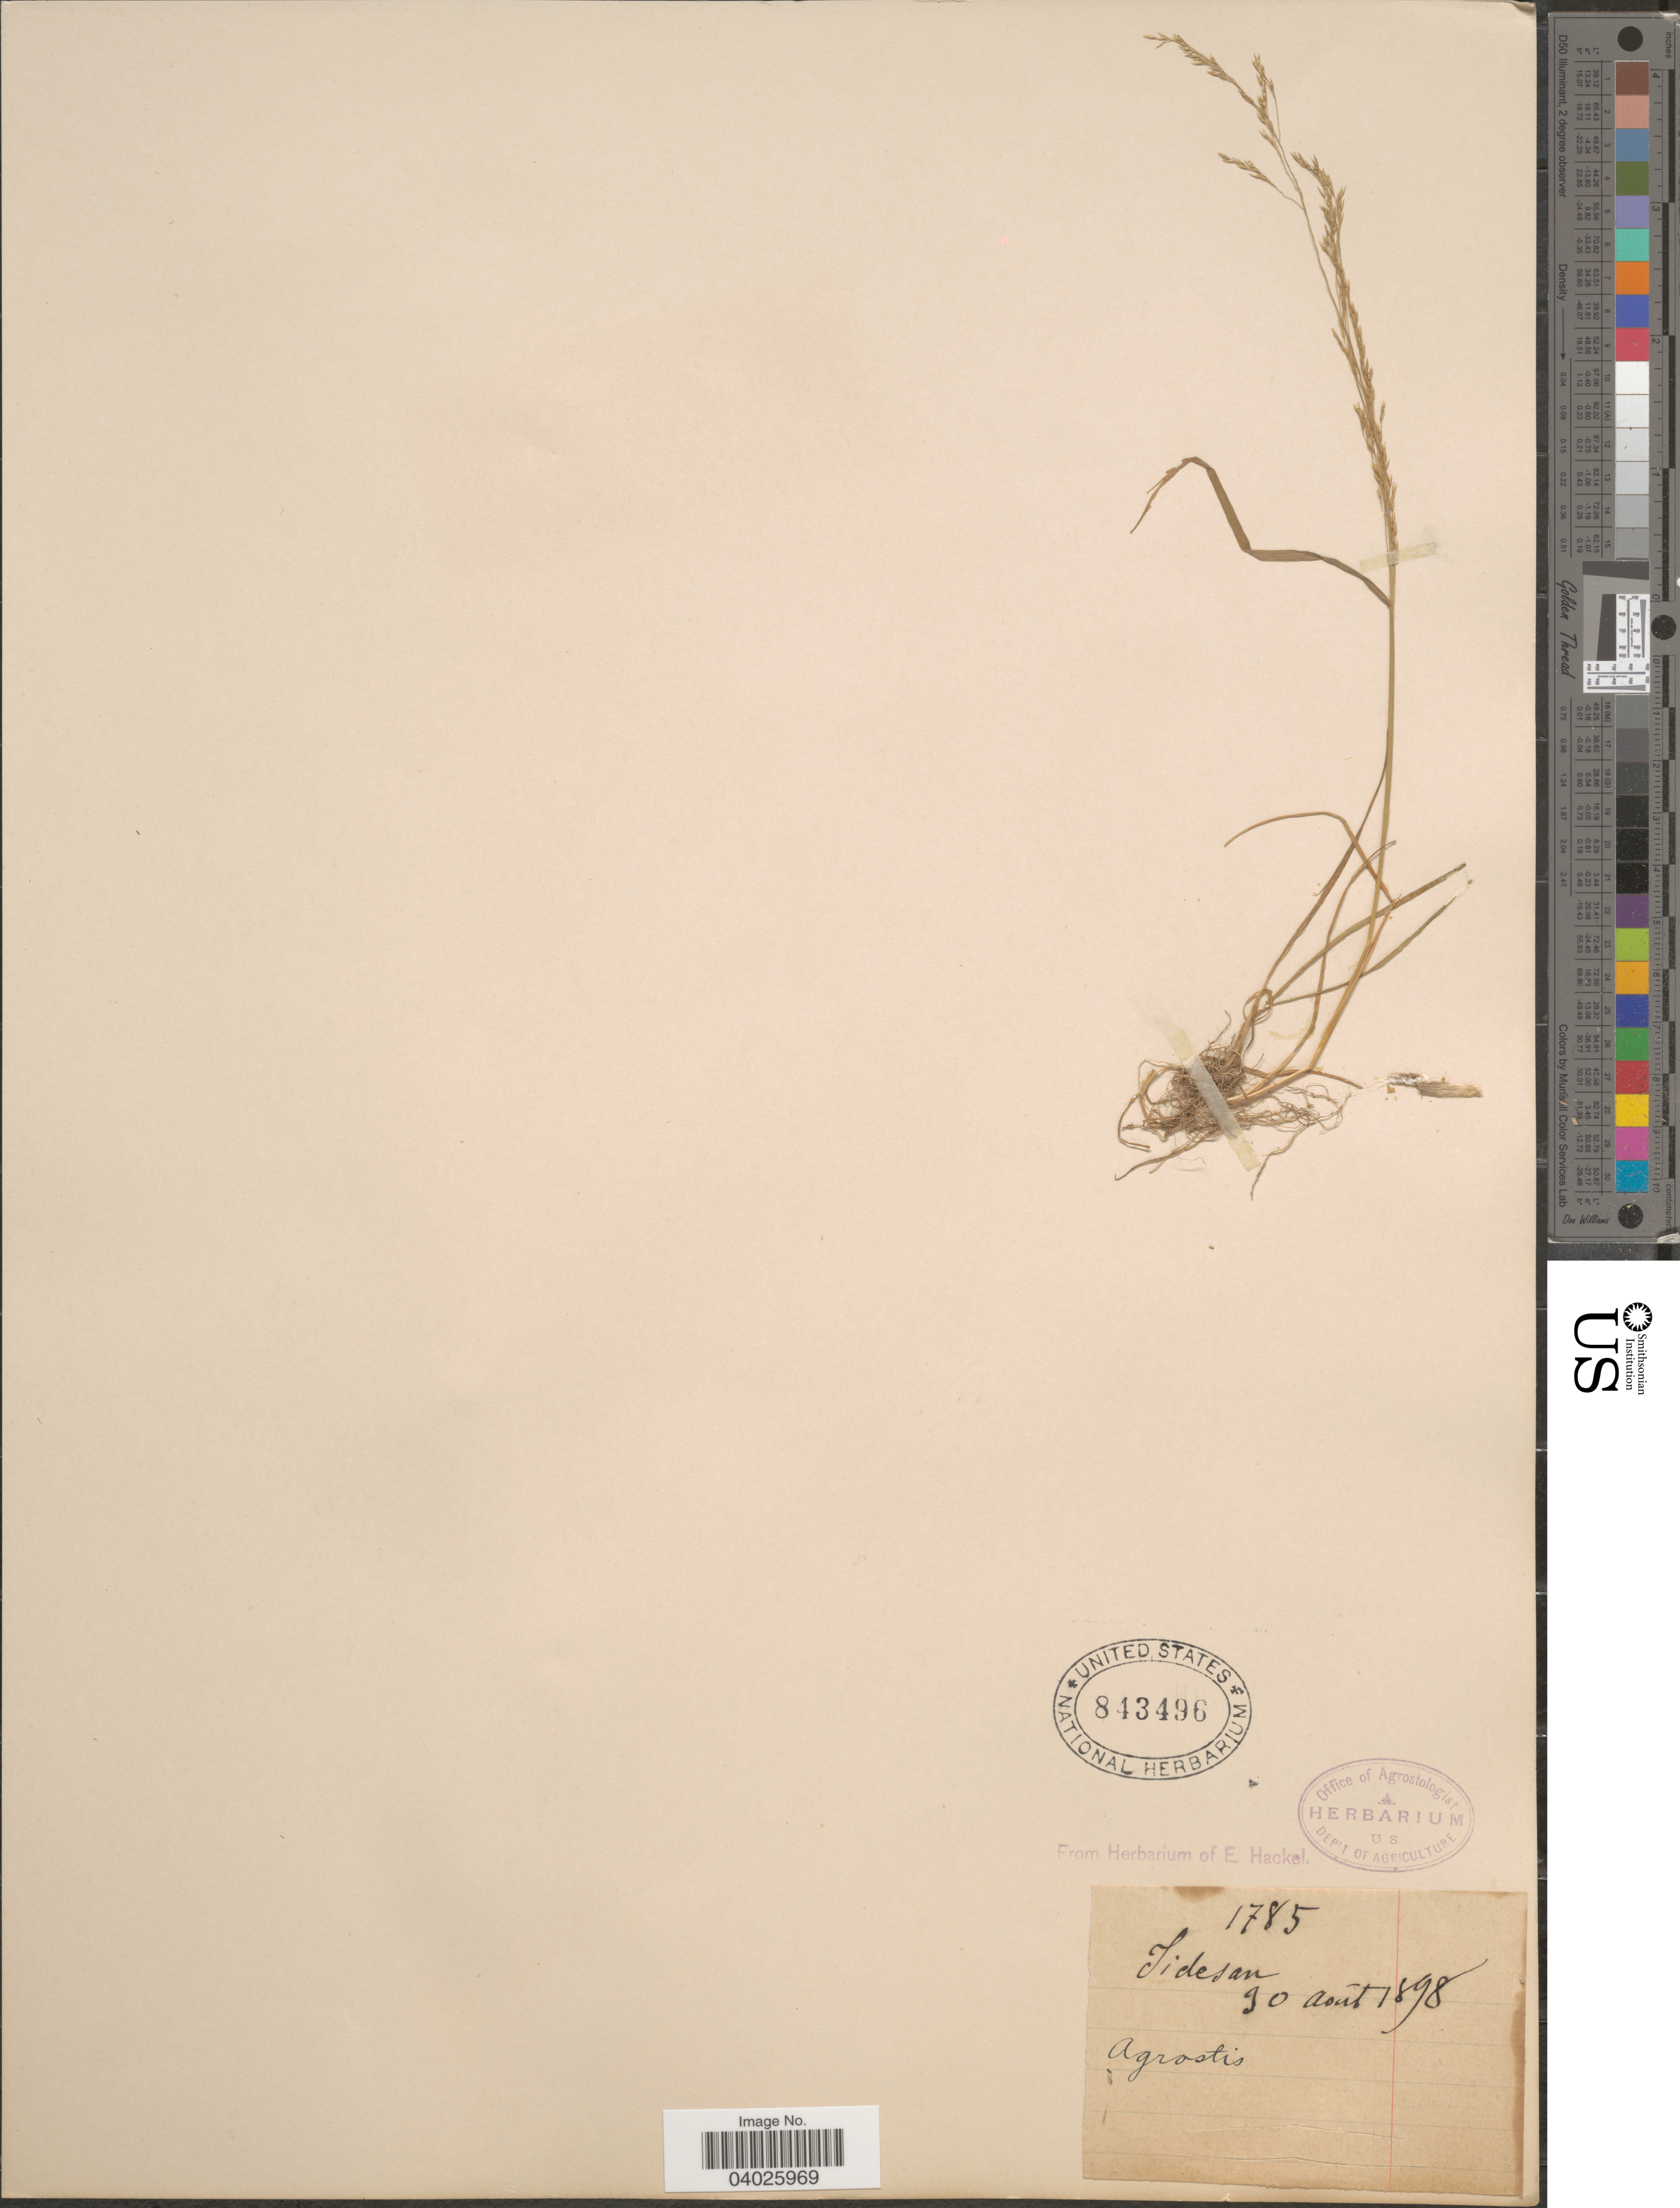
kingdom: Plantae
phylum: Tracheophyta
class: Liliopsida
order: Poales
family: Poaceae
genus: Agrostis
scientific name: Agrostis sp.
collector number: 1785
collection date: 1898-08-30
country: Japan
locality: Iidesan.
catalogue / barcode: US 843496